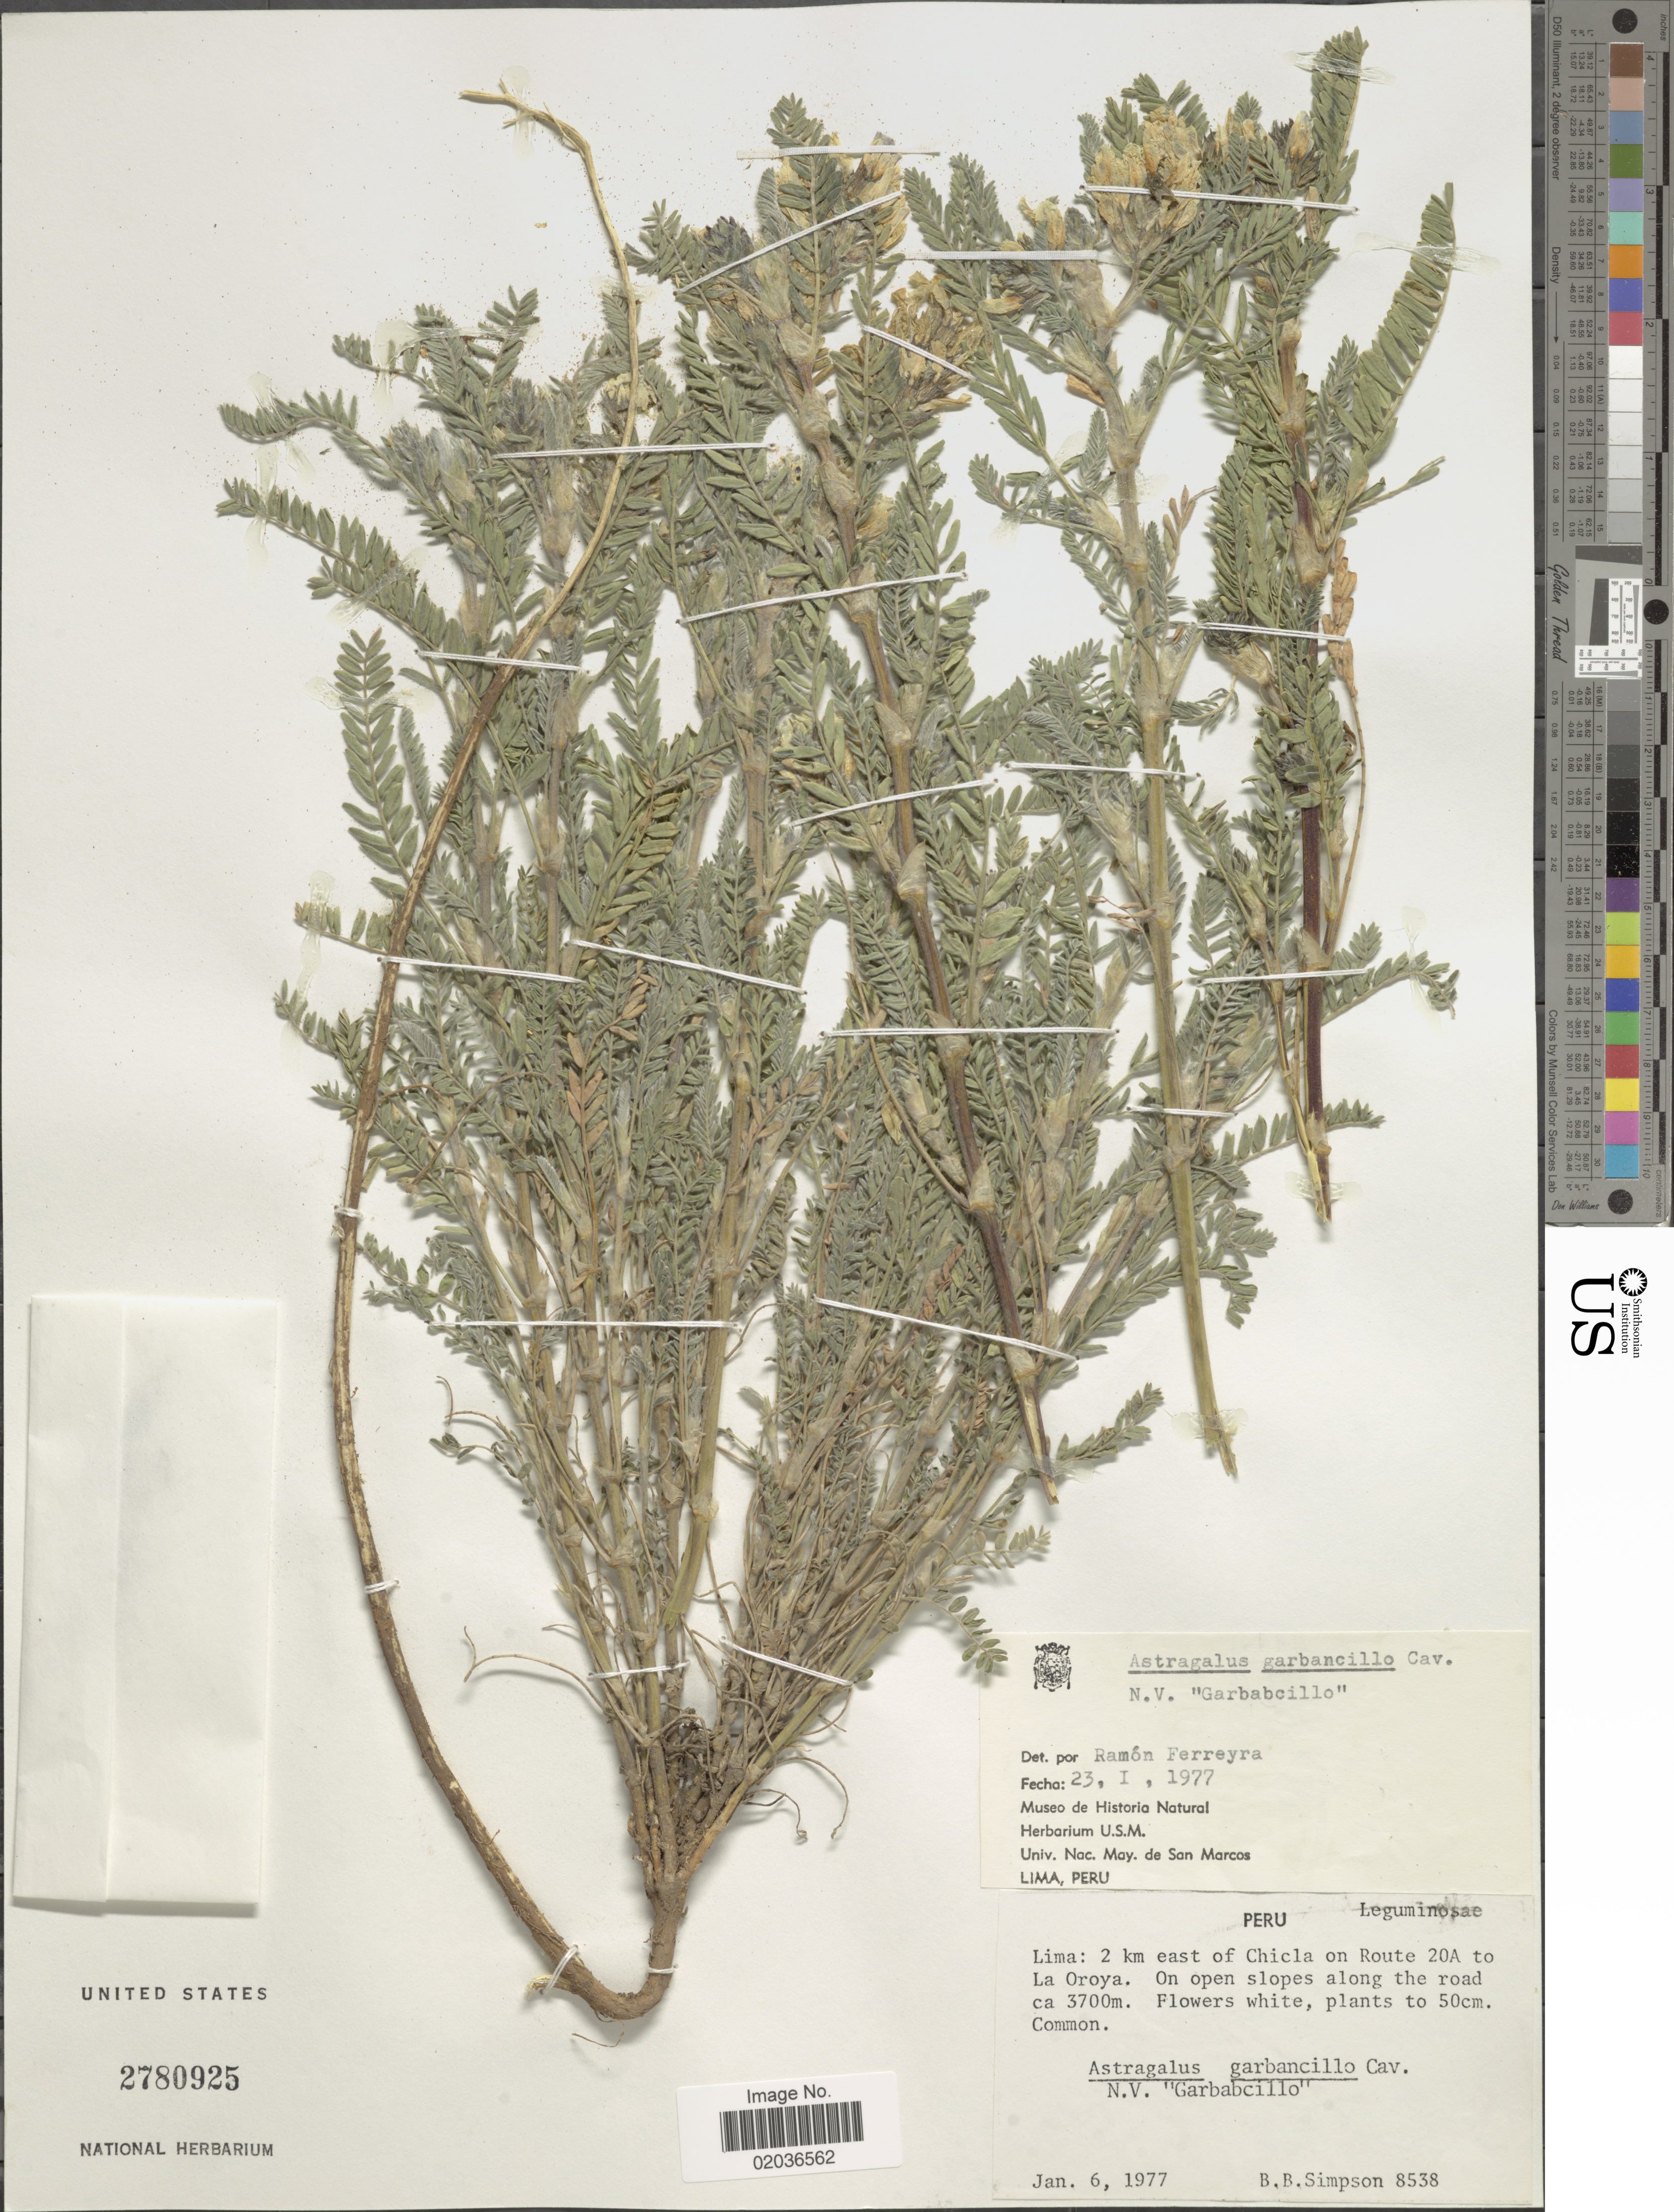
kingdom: Plantae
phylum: Tracheophyta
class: Magnoliopsida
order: Fabales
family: Fabaceae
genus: Astragalus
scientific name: Astragalus garbancillo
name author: Cav.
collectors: B. B. Simpson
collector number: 8538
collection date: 1977-01-06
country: Peru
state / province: Lima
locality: Lima: 2 km east of Chicla on Route 20A to La Oroya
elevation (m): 3700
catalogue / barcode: US 2780925